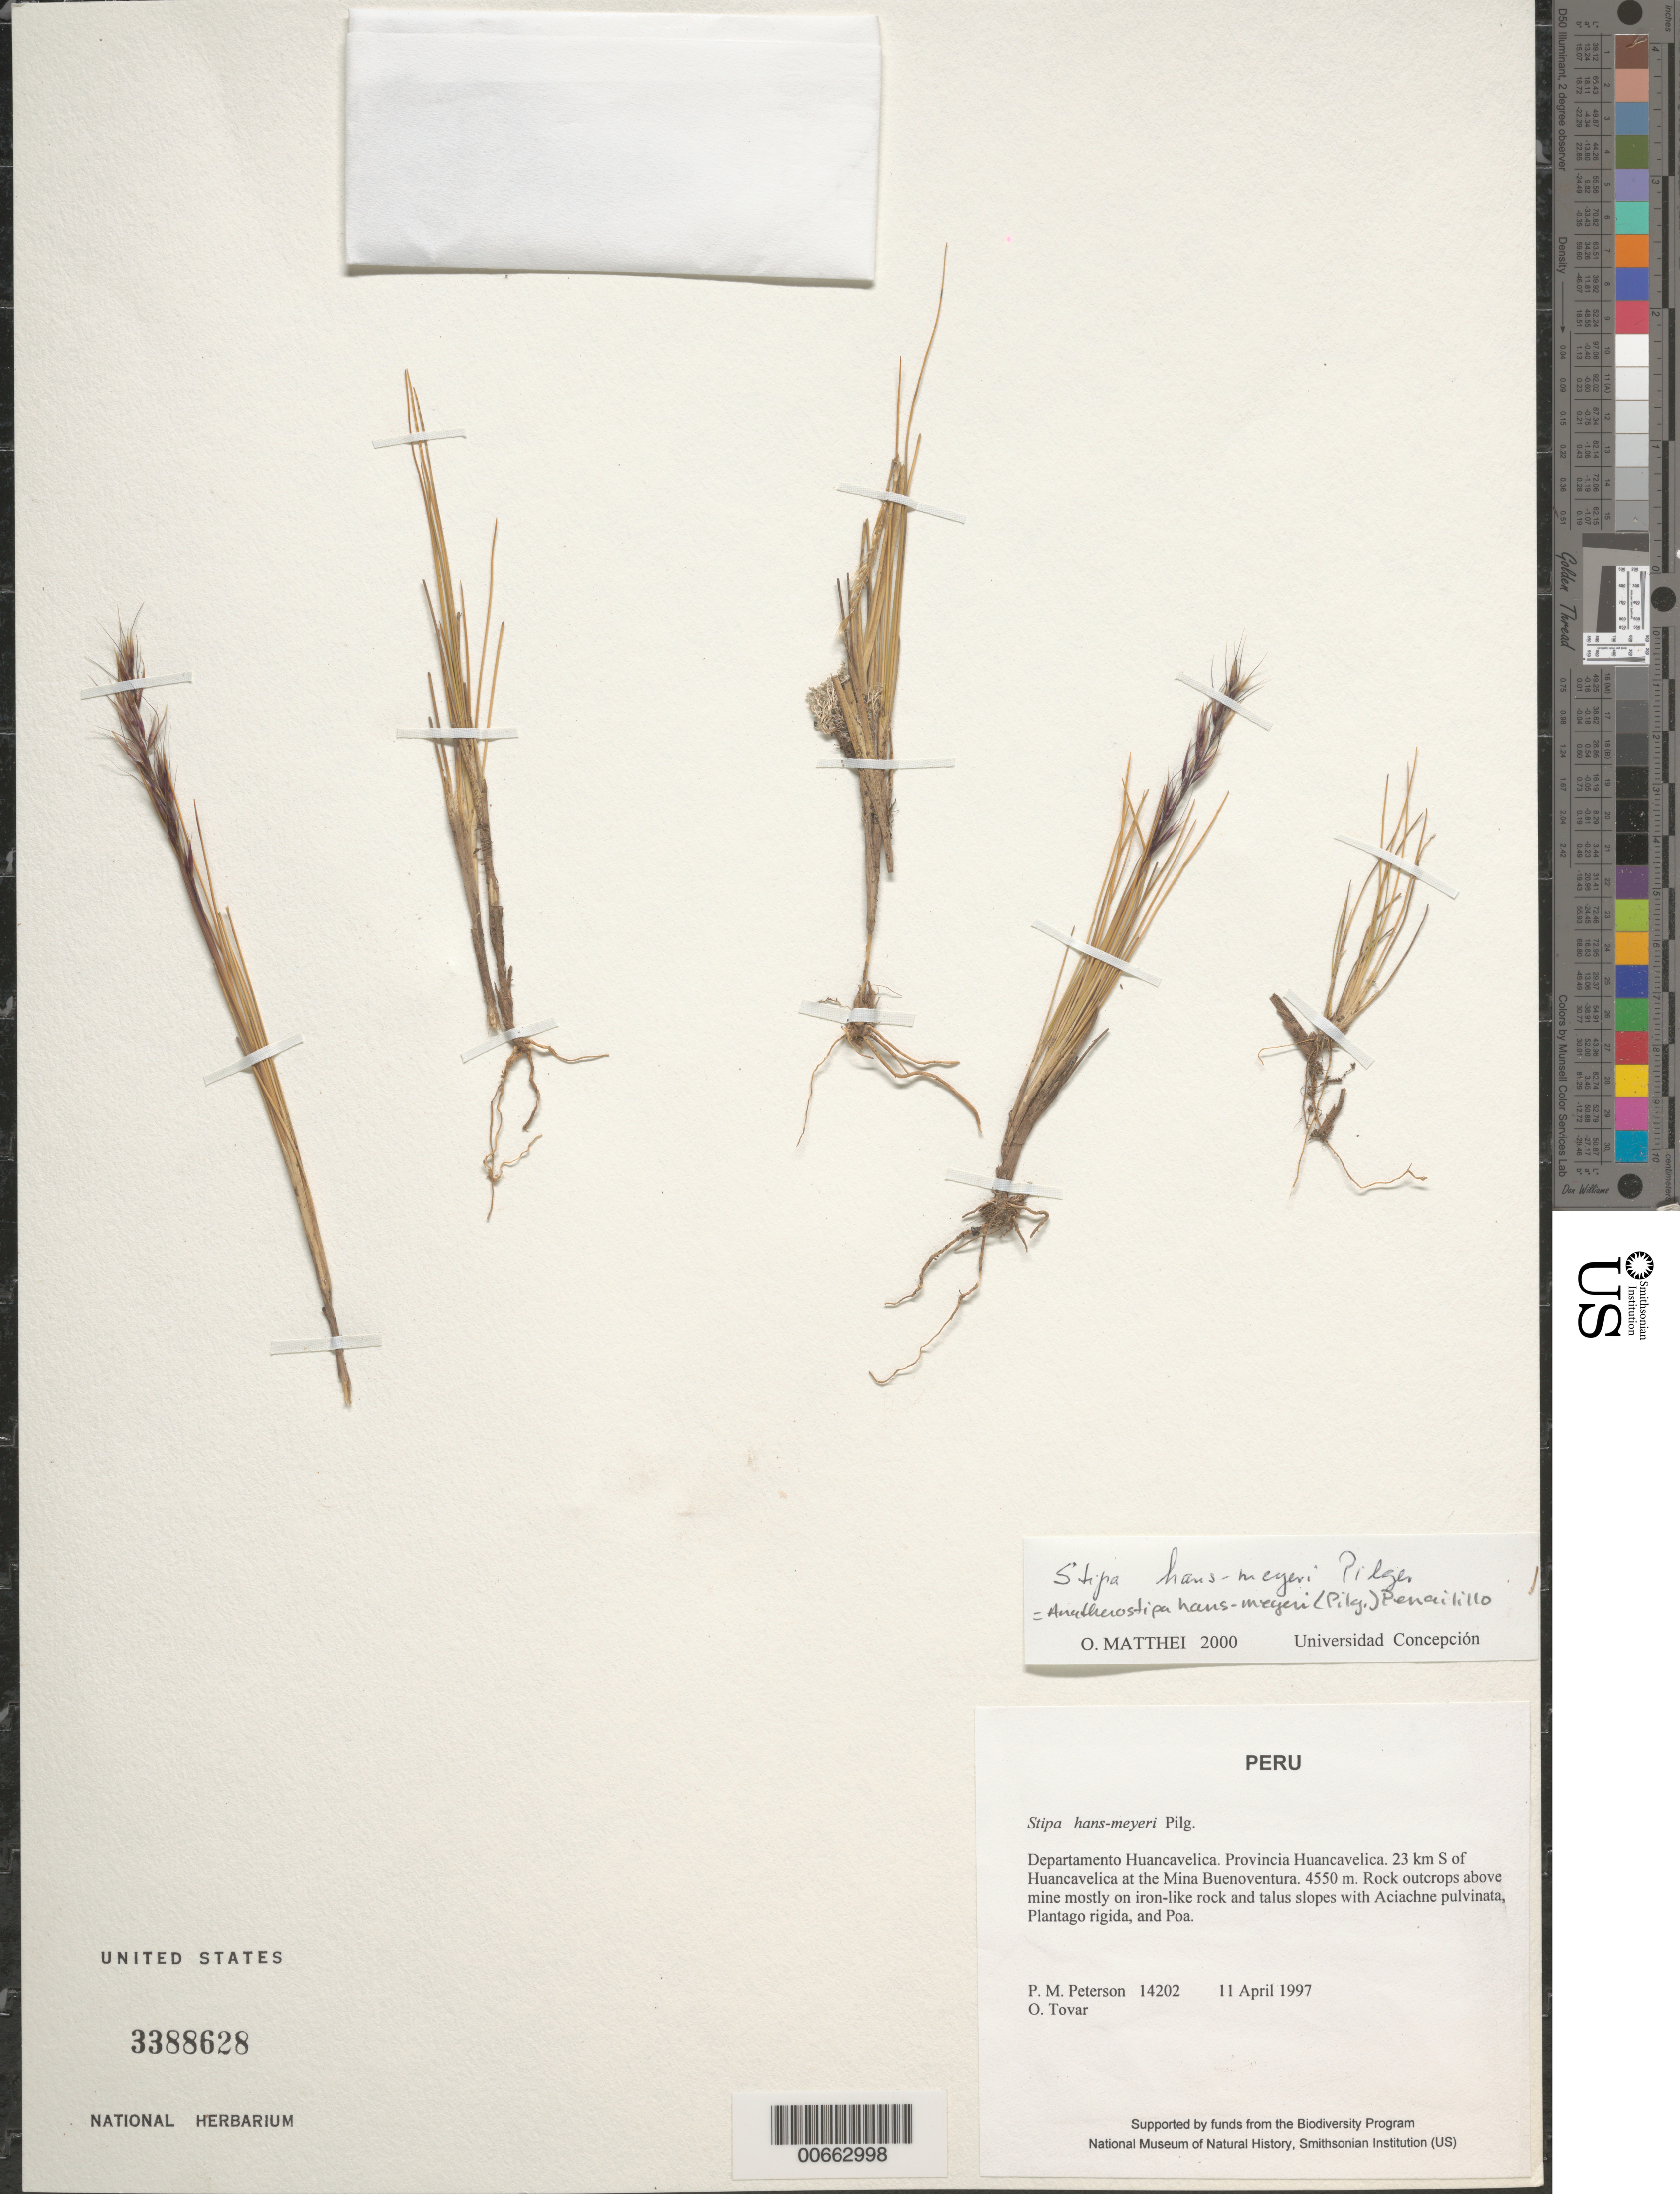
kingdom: Plantae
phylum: Tracheophyta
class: Liliopsida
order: Poales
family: Poaceae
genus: Anatherostipa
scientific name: Anatherostipa hans-meyeri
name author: (Pilg.) Peñailillo B.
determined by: Matthei, O. R.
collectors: P. M. Peterson & Ó. Tovar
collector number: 14202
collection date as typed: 11 Apr 1997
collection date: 1997-04-11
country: Peru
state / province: Huancavelica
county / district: Huancavelica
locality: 23 km S of Huancavelica at the Mina Buenoventura.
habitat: Rock outcrops above mine mostly on iron-like rock and talus slopes with Aciachne pulvinata, Plantago rigida, and Poa.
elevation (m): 4550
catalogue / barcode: US 3388628